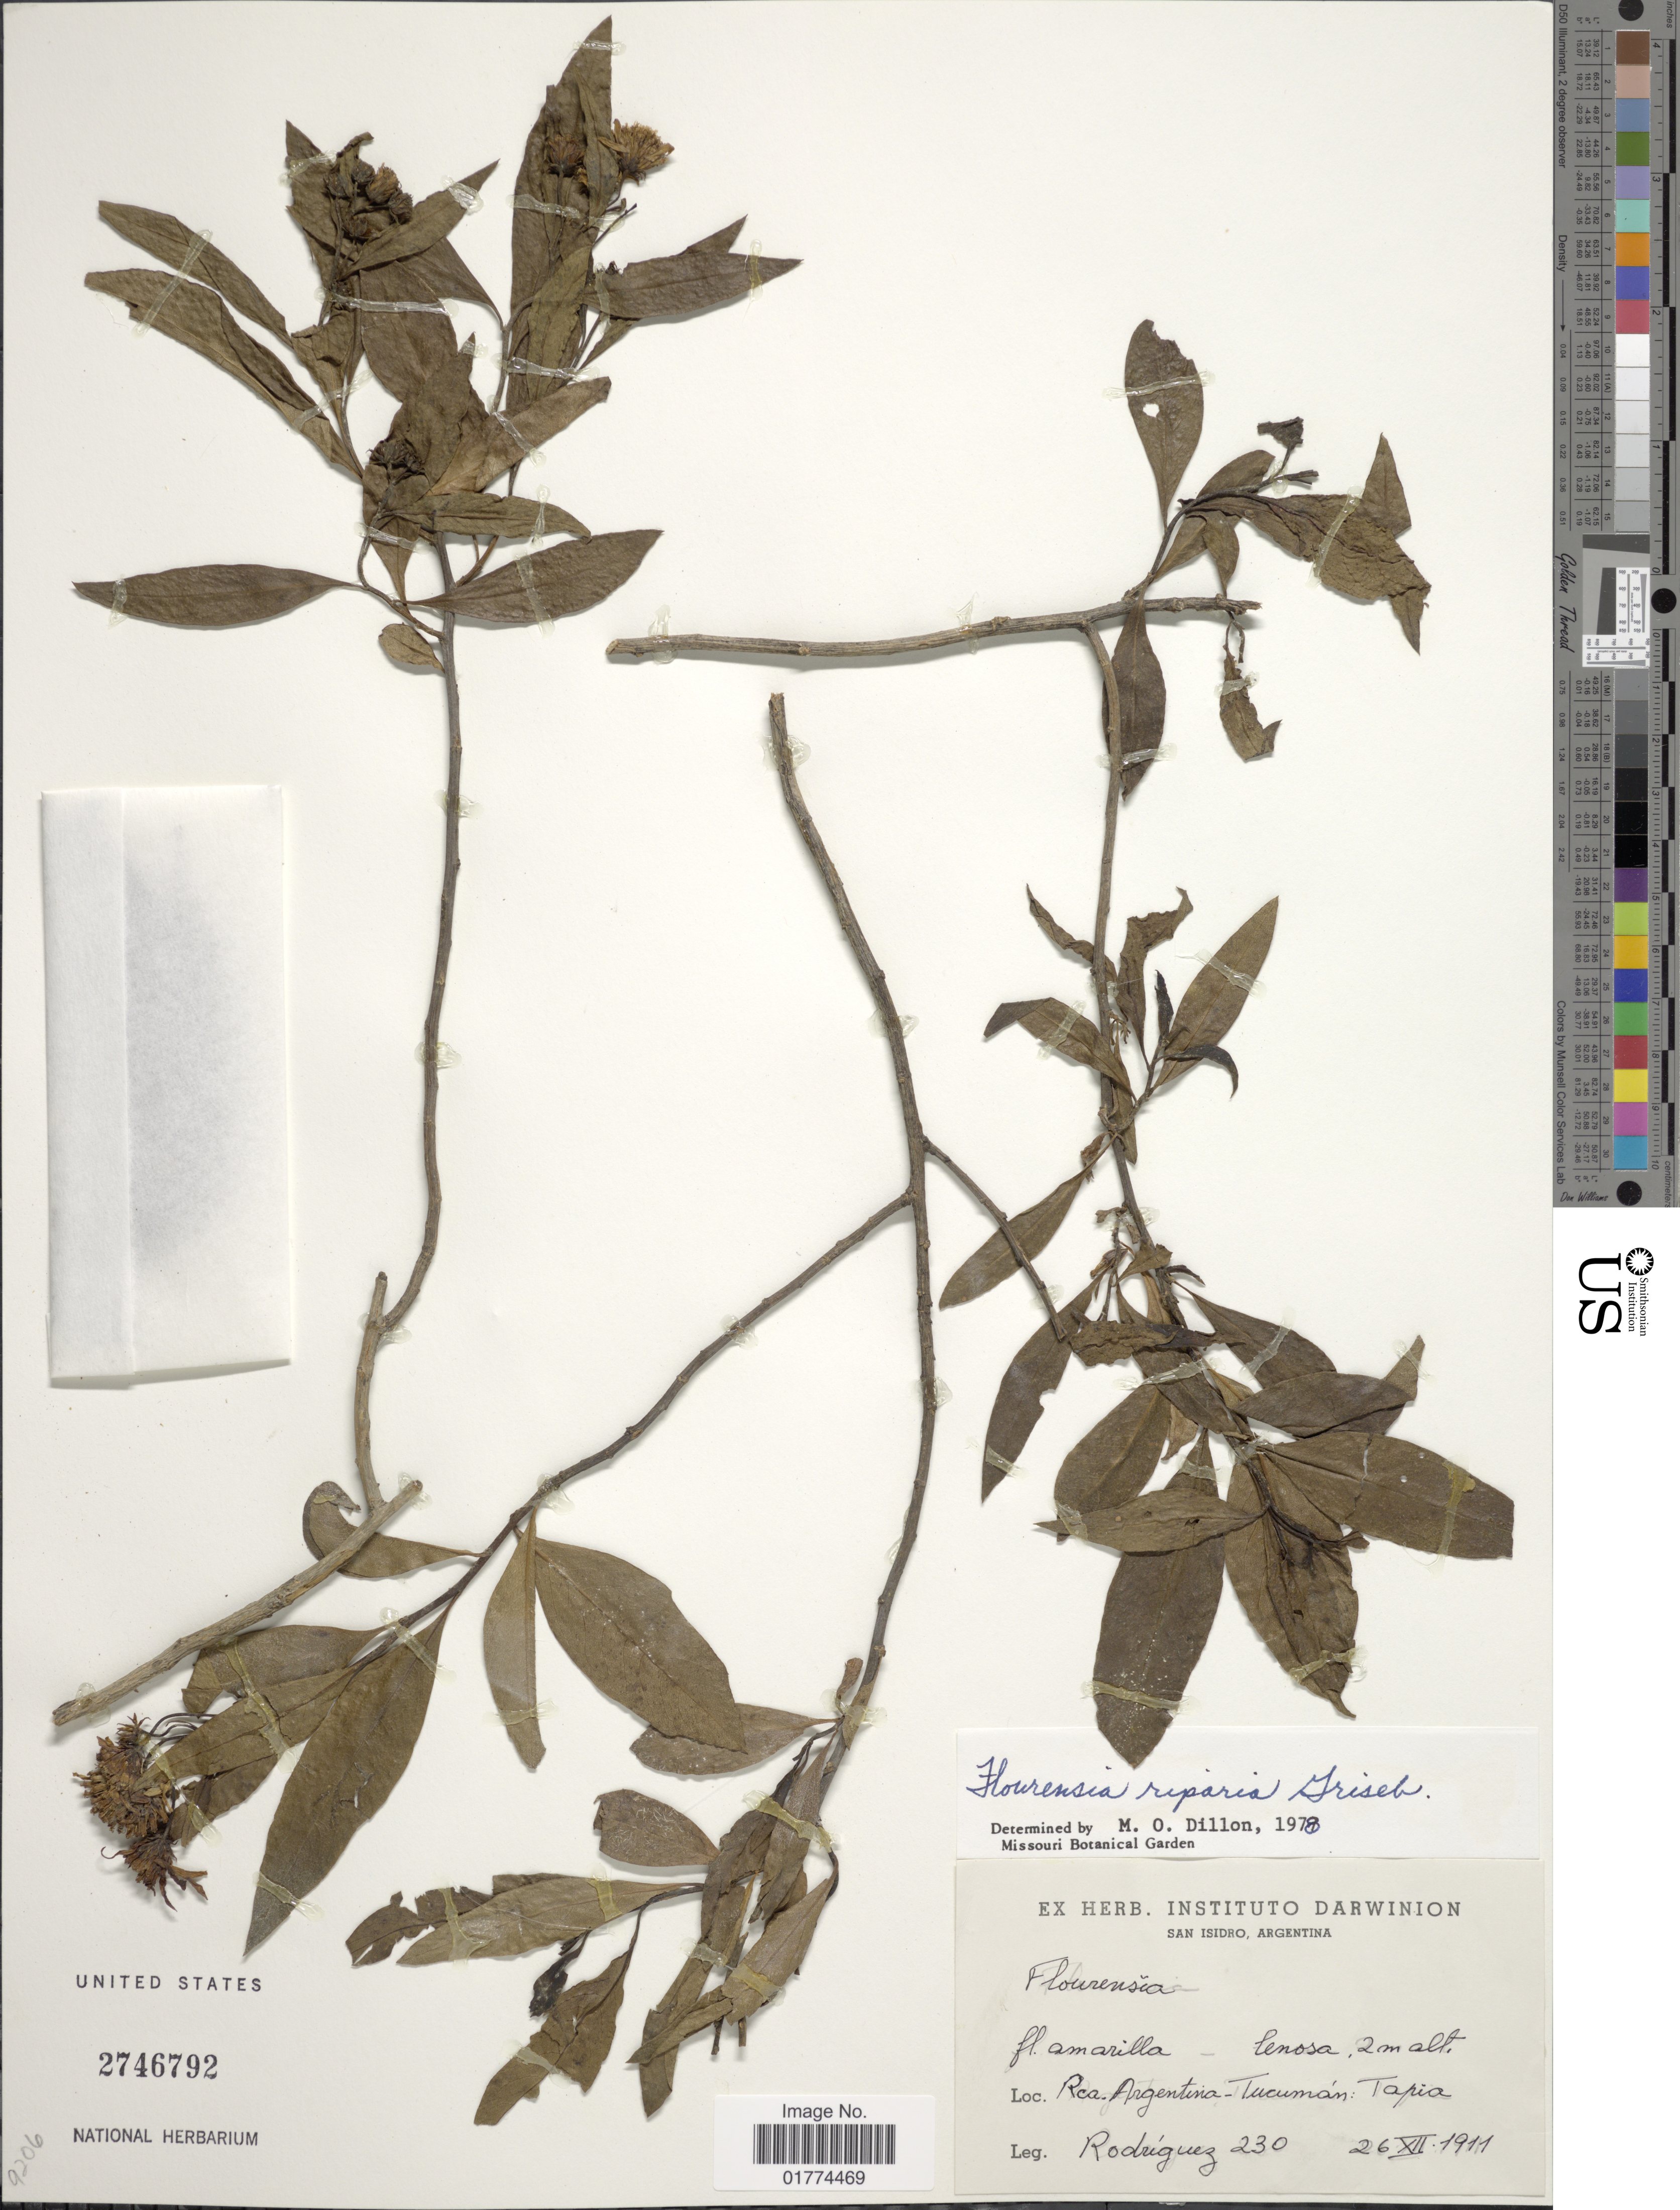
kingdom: Plantae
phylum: Tracheophyta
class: Magnoliopsida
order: Asterales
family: Asteraceae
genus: Flourensia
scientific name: Flourensia riparia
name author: Griseb.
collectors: Rodriguez, --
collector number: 230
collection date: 1911-12-26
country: Argentina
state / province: Tucuman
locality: Rca. Argentina-Tucumán: Tapia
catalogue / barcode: US 2746792